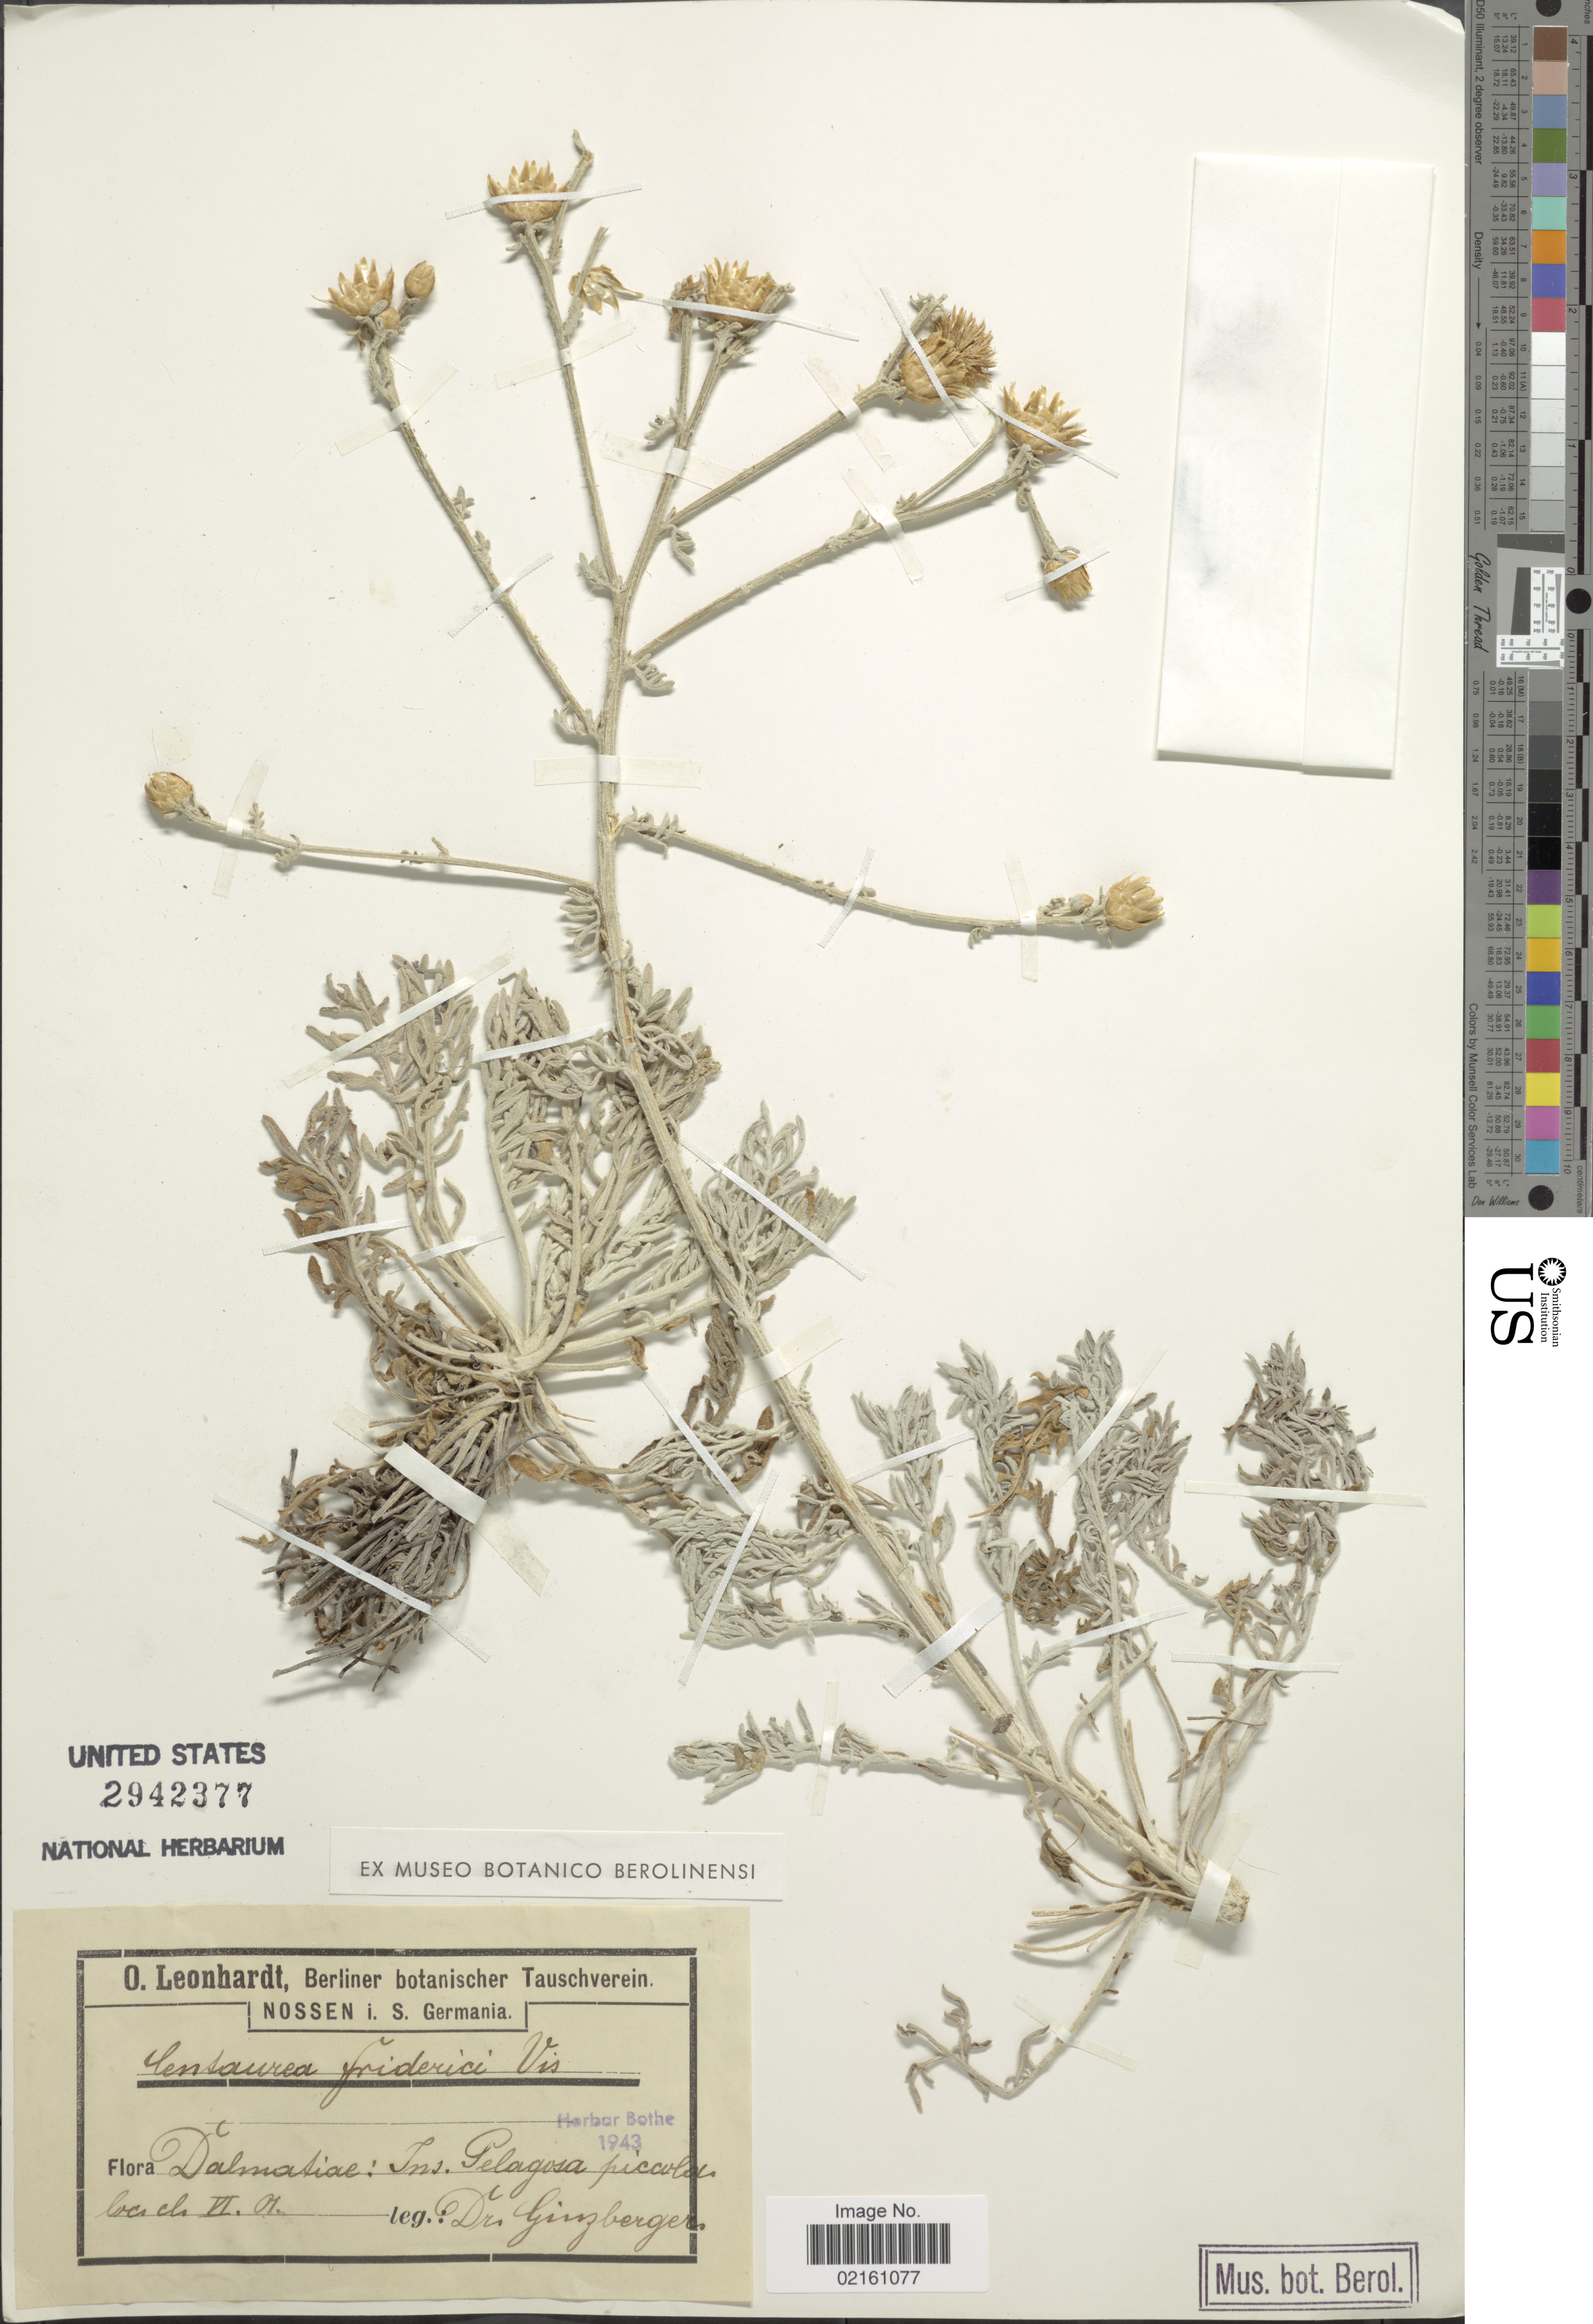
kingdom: Plantae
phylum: Tracheophyta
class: Magnoliopsida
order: Asterales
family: Asteraceae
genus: Centaurea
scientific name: Centaurea friderici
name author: Vis.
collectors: Ginzberger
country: Croatia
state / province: Split-Dalmatia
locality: Dalmatiae, Ins. Pelagosa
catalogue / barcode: US 2942377